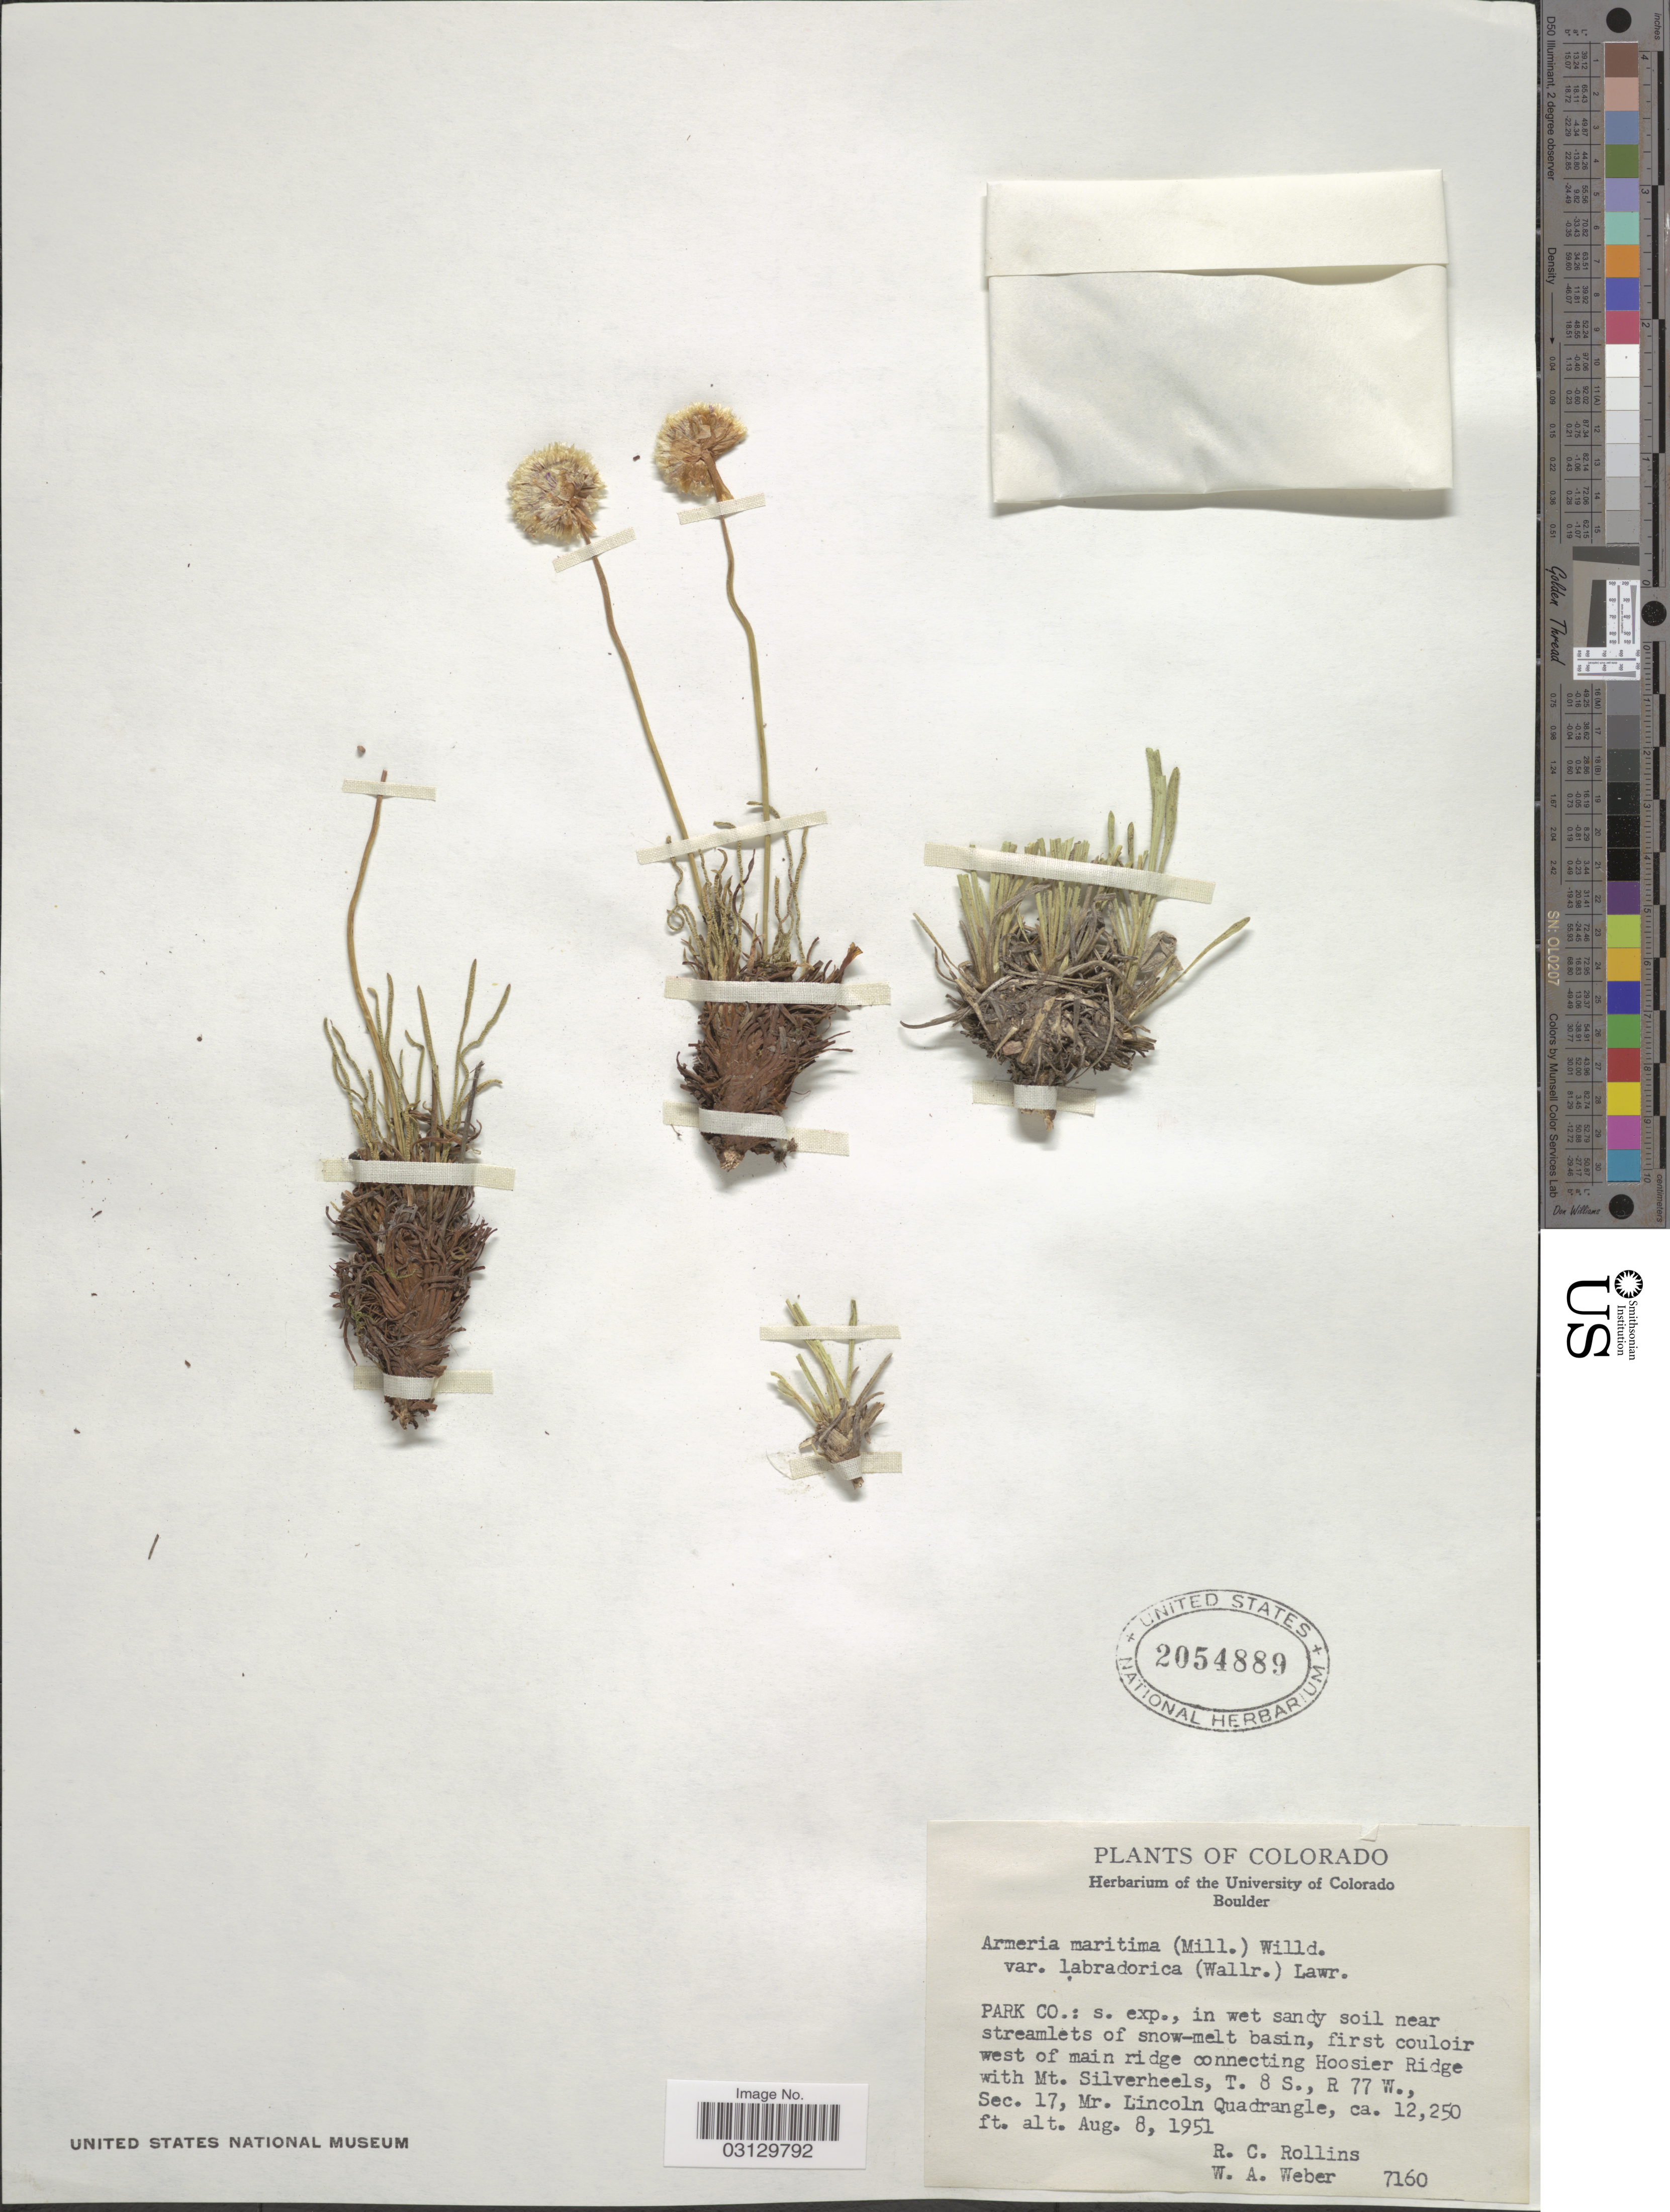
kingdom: Plantae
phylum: Tracheophyta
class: Magnoliopsida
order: Caryophyllales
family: Plumbaginaceae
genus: Armeria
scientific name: Armeria maritima subsp. sibirica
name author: (Turcz. ex Boiss.) Nyman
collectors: R. C. Rollins & W. A. Weber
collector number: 7160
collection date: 1951-08-08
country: United States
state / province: Colorado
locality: Park Co.: s. exp., in wet sandy soil near streamlets of snow-melt basin, first couloir west of main ridge connecting Hoosier Ridge with Mt. Silverheels, T. 8 S., R 77 W., Sec. 17, Mr. Lincoln Quadrangle.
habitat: in wet sandy soil near streamlet of snow-melt basin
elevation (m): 3734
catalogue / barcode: US 2054889